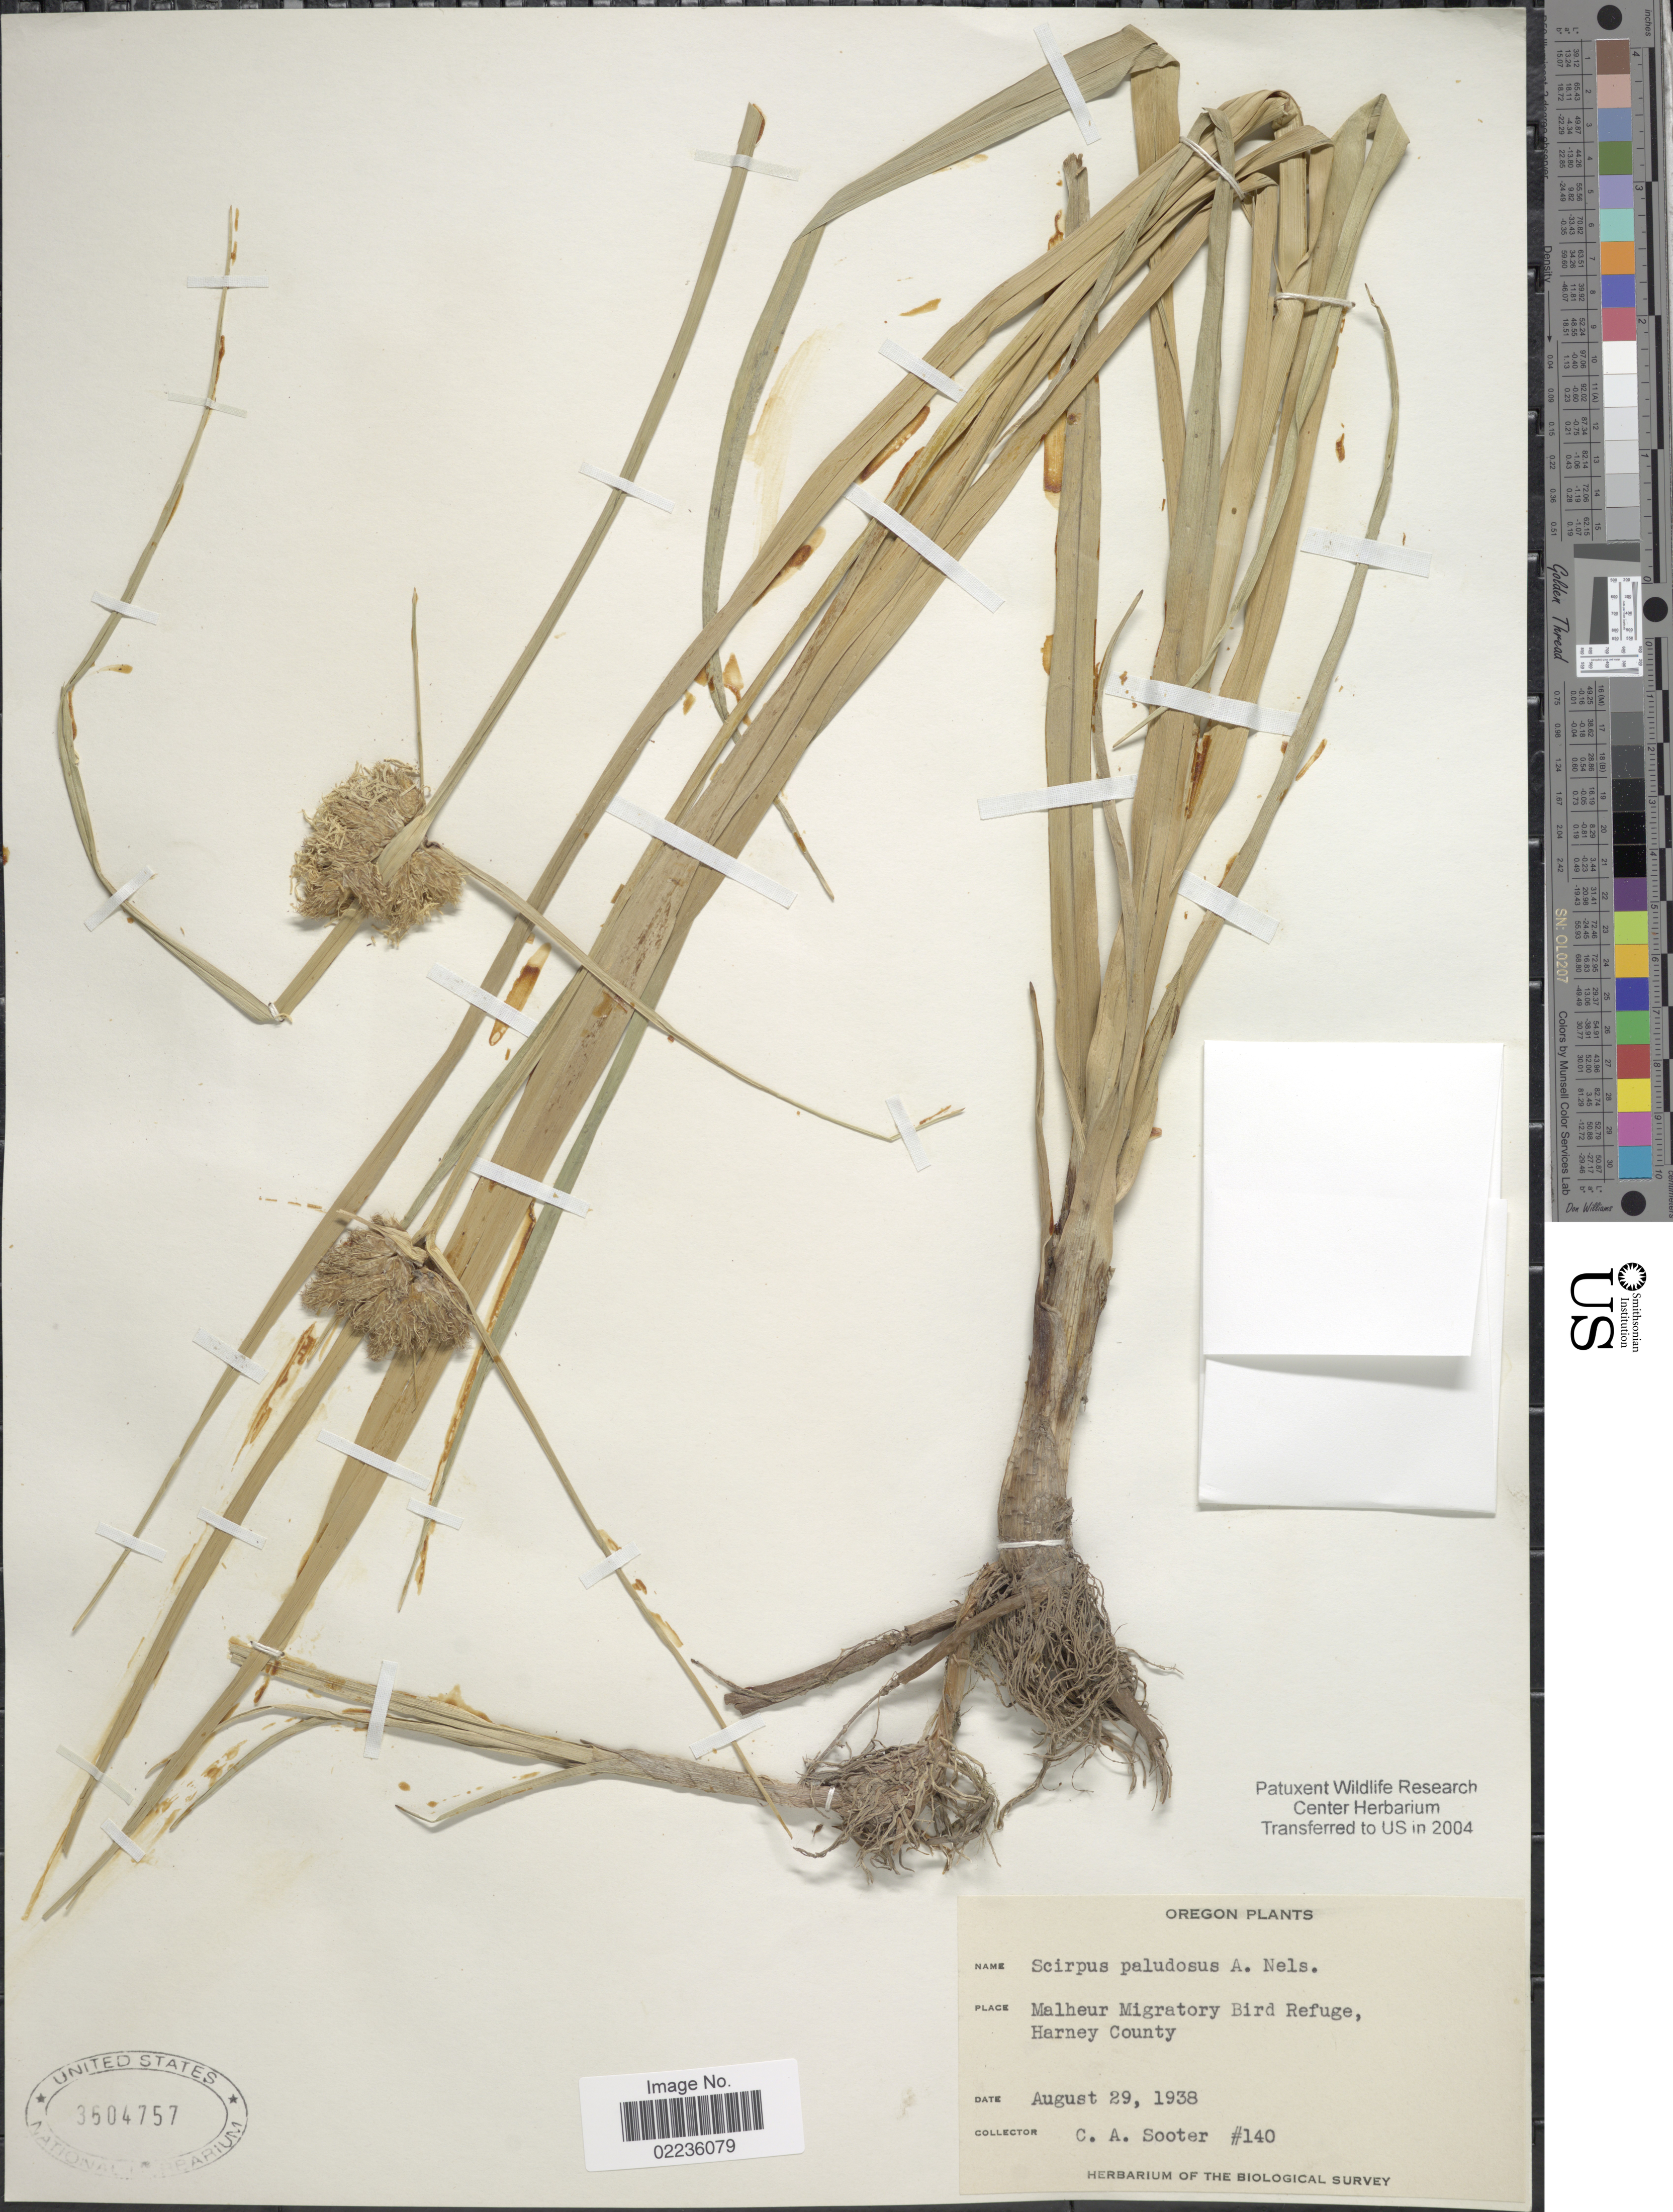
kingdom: Plantae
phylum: Tracheophyta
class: Liliopsida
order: Poales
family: Cyperaceae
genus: Bolboschoenus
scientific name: Bolboschoenus maritimus subsp. paludosus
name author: (A. Nelson) T. Koyama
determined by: Strong, M. T., (US), Smithsonian Institution - National Museum of Natural History (UNITED STATES)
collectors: C. Sooter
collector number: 140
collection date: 1938-08-29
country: United States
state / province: Oregon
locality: Malheur Migratory Bird Refuge, Herney County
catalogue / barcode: US 3604757